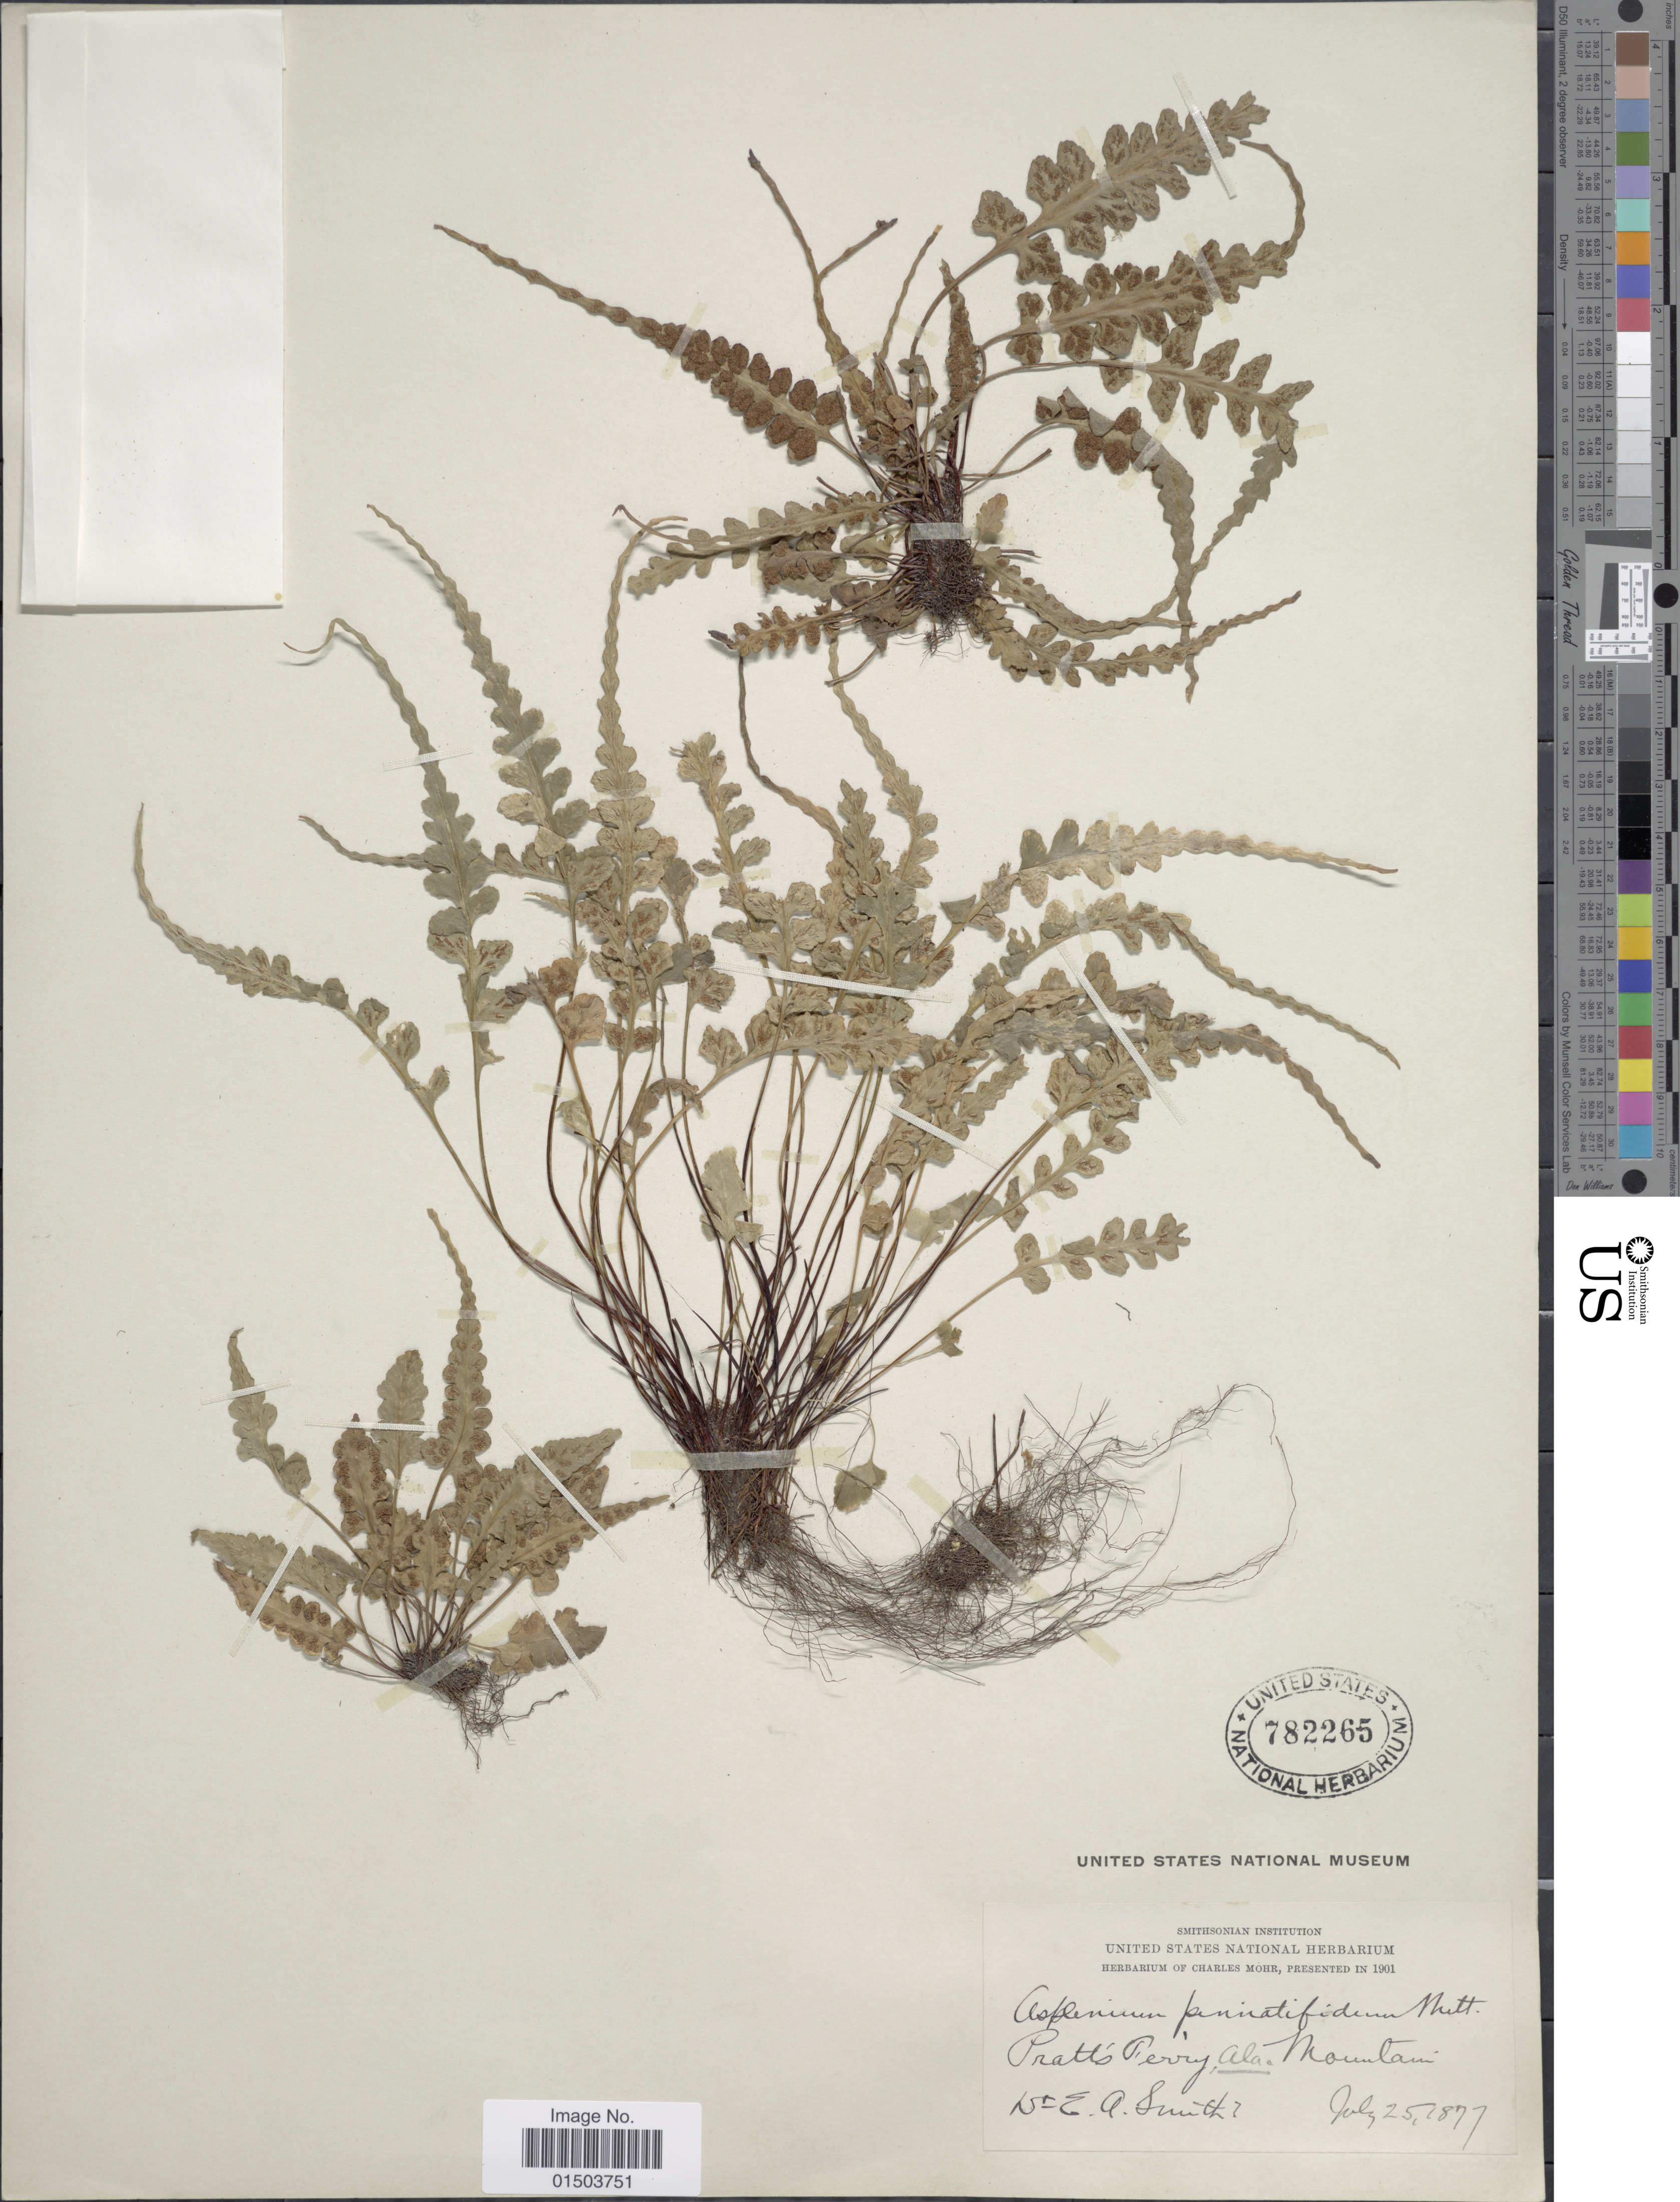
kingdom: Plantae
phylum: Tracheophyta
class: Polypodiopsida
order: Polypodiales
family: Aspleniaceae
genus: Asplenium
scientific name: Asplenium pinnatifidum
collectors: E. A. Smith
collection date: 1877-07-25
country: United States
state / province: Alabama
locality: Pratt's Ferry, Ala. Mountain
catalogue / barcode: US 782265